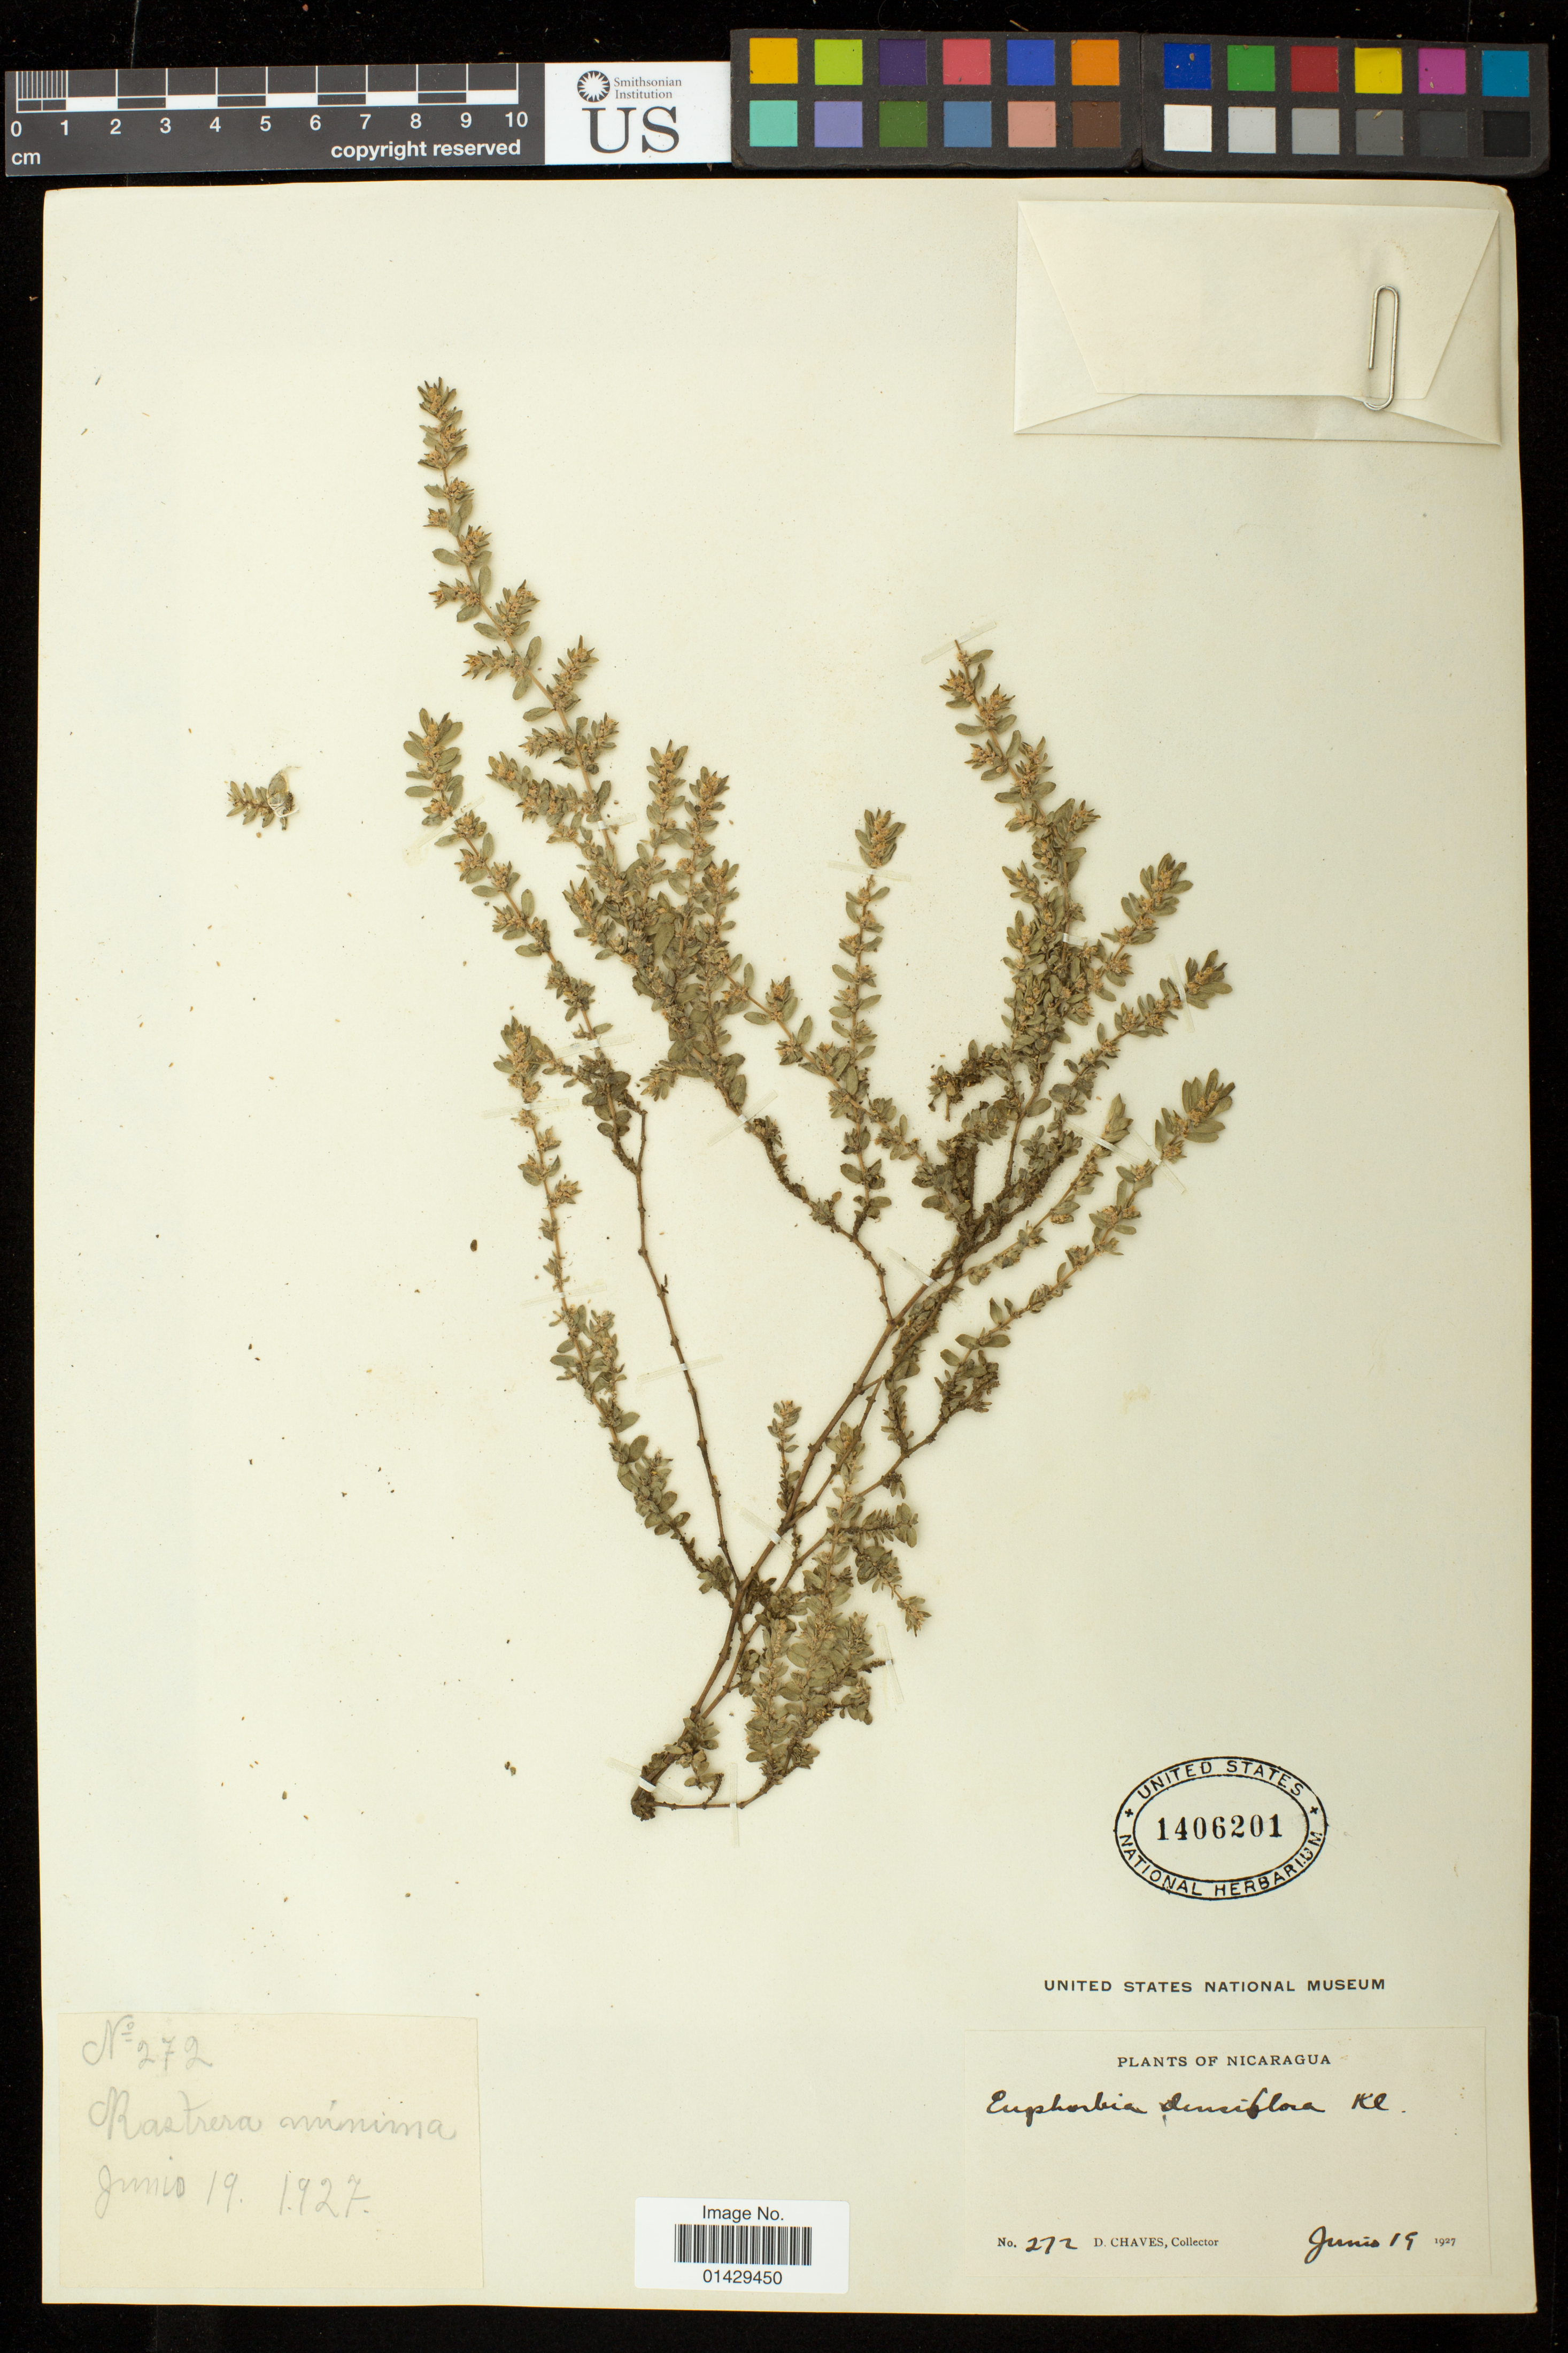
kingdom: Plantae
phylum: Tracheophyta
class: Magnoliopsida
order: Malpighiales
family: Euphorbiaceae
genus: Euphorbia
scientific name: Euphorbia densiflora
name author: (Klotzsch & Garcke) Klotzsch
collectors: D. Chaves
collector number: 272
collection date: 1927-06-19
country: Nicaragua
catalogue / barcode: US 1406201